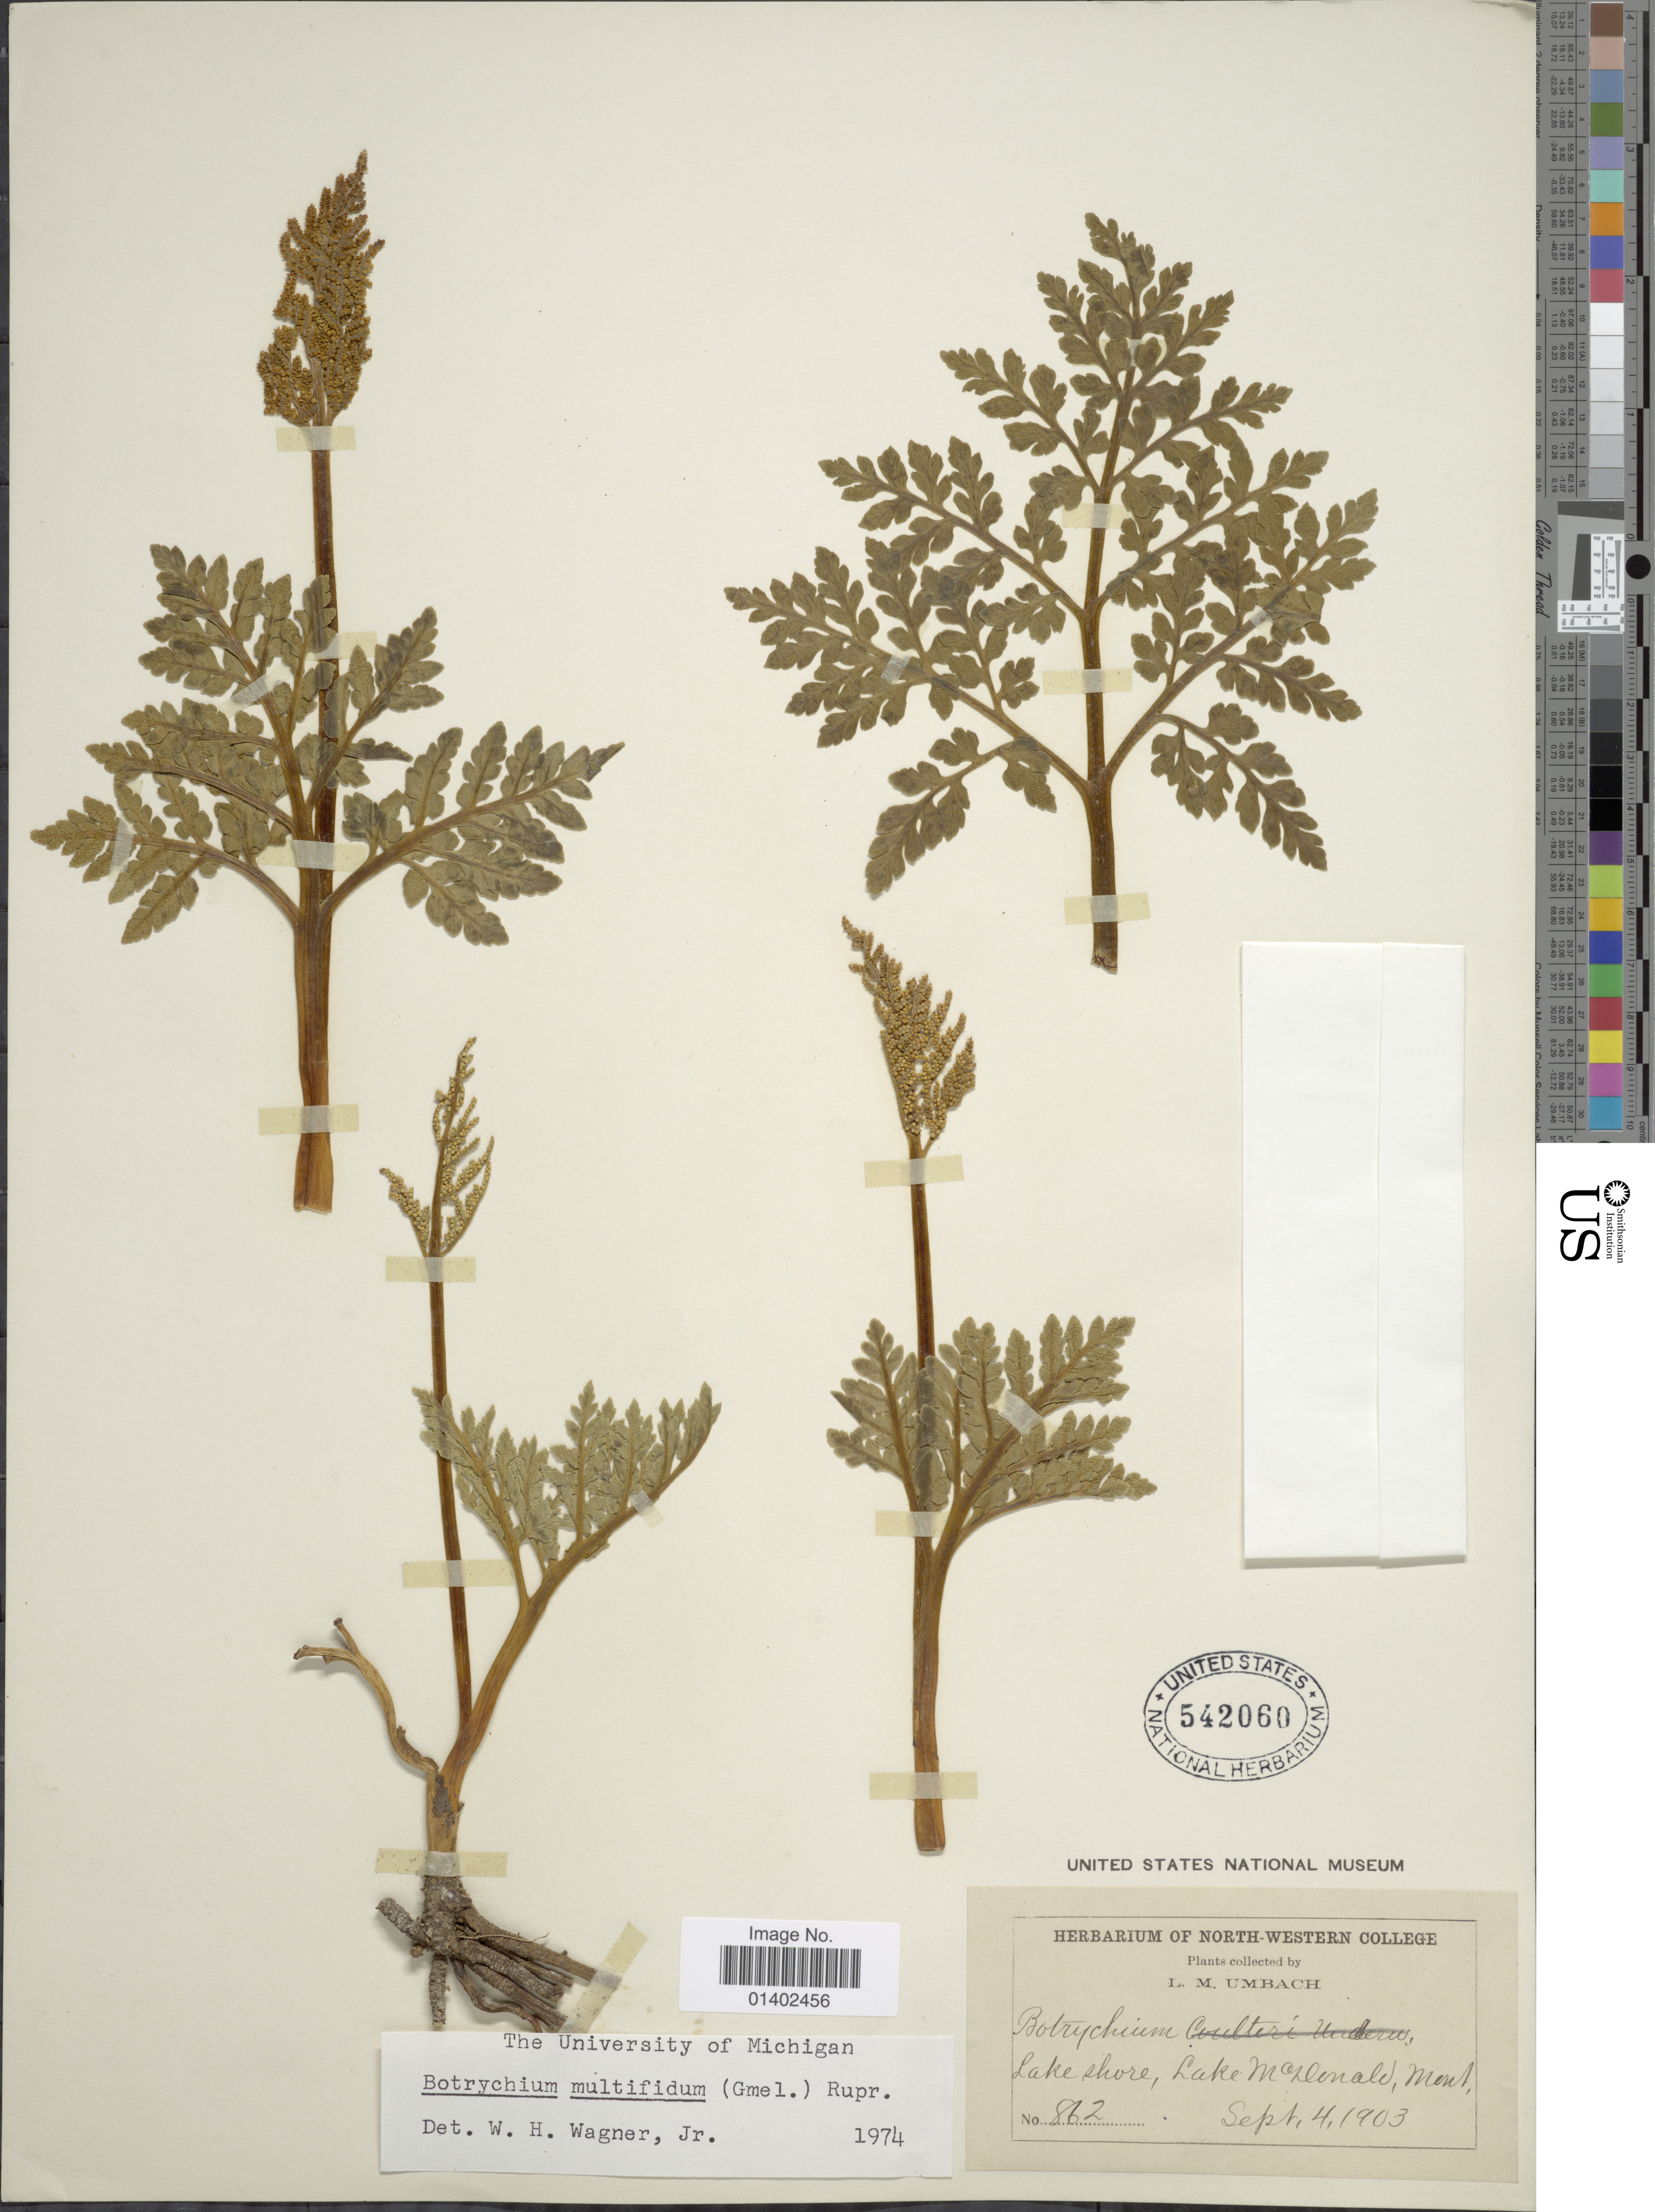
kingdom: Plantae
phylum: Tracheophyta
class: Polypodiopsida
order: Ophioglossales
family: Ophioglossaceae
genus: Botrychium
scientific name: Botrychium multifidum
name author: (J.F. Gmel.) Rupr.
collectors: L. M. Umbach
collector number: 862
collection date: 1903-09-04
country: United States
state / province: Montana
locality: Lake shore, lake McDonald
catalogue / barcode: US 542060